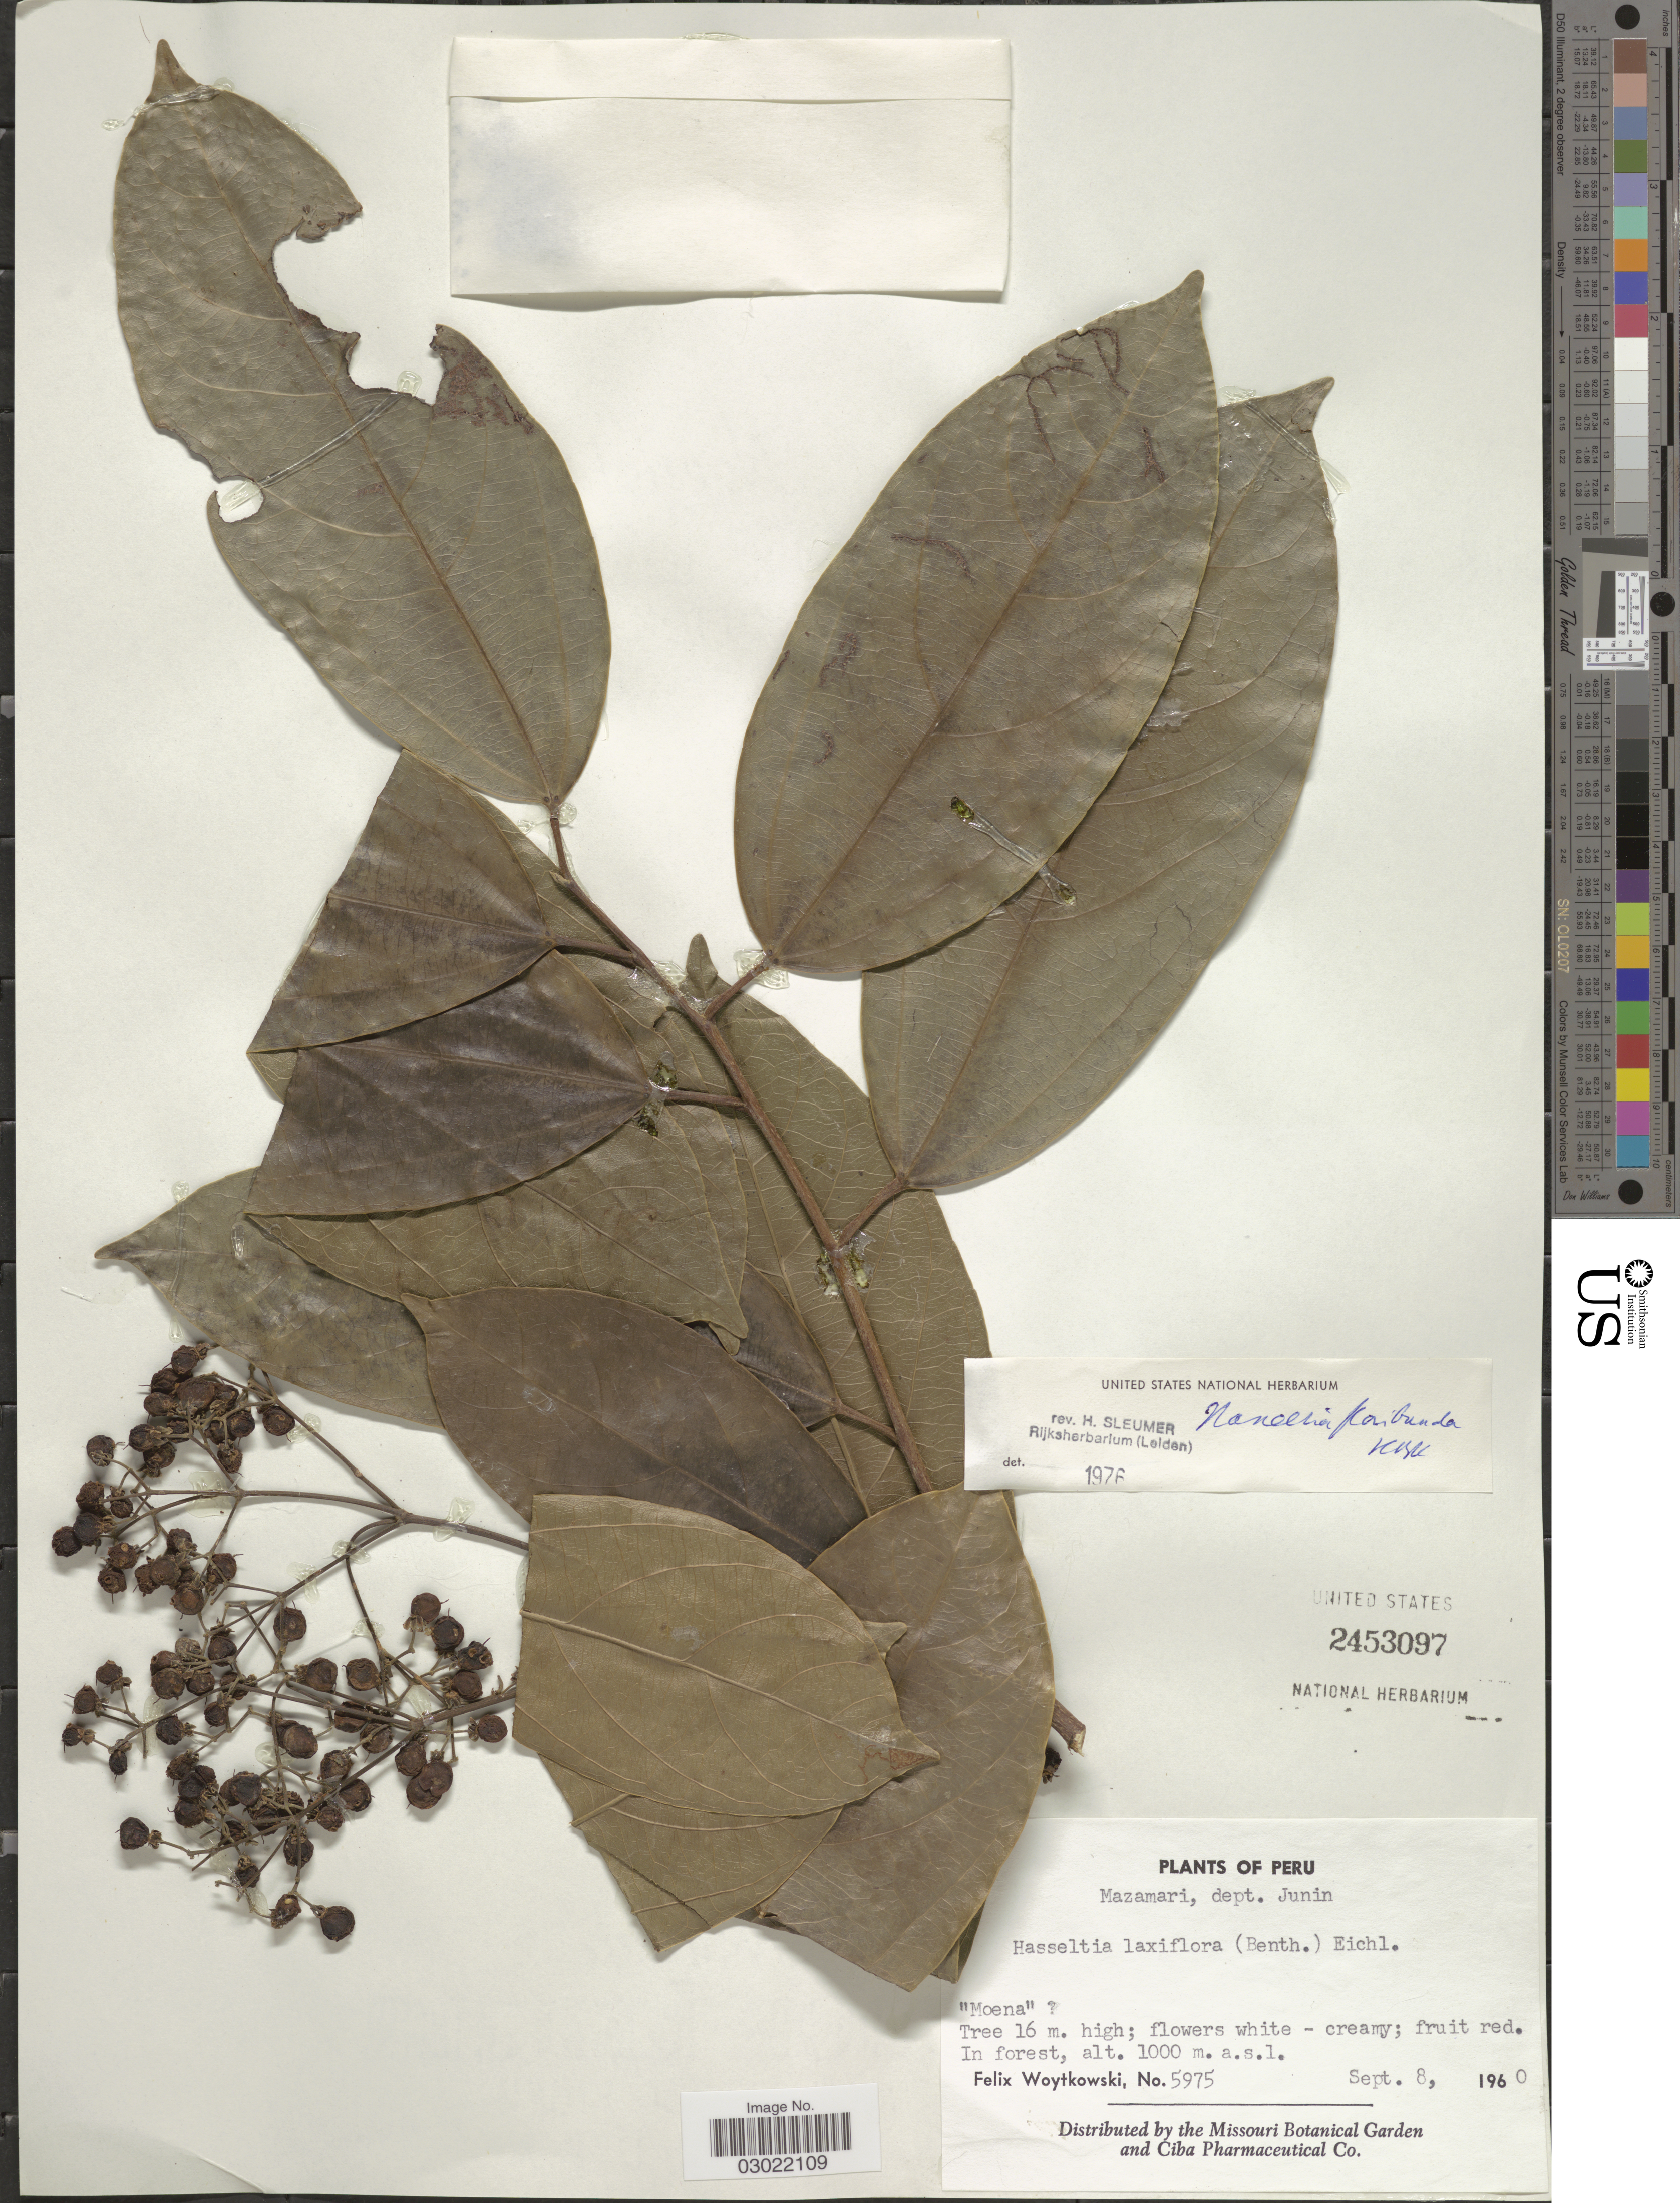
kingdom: Plantae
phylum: Tracheophyta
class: Magnoliopsida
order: Malpighiales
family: Salicaceae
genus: Hasseltia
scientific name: Hasseltia floribunda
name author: Kunth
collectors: F. Woytkowski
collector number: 5975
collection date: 1960-09-08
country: Peru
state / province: Junín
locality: Mazamari, dept. Junin.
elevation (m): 1000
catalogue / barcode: US 2453097